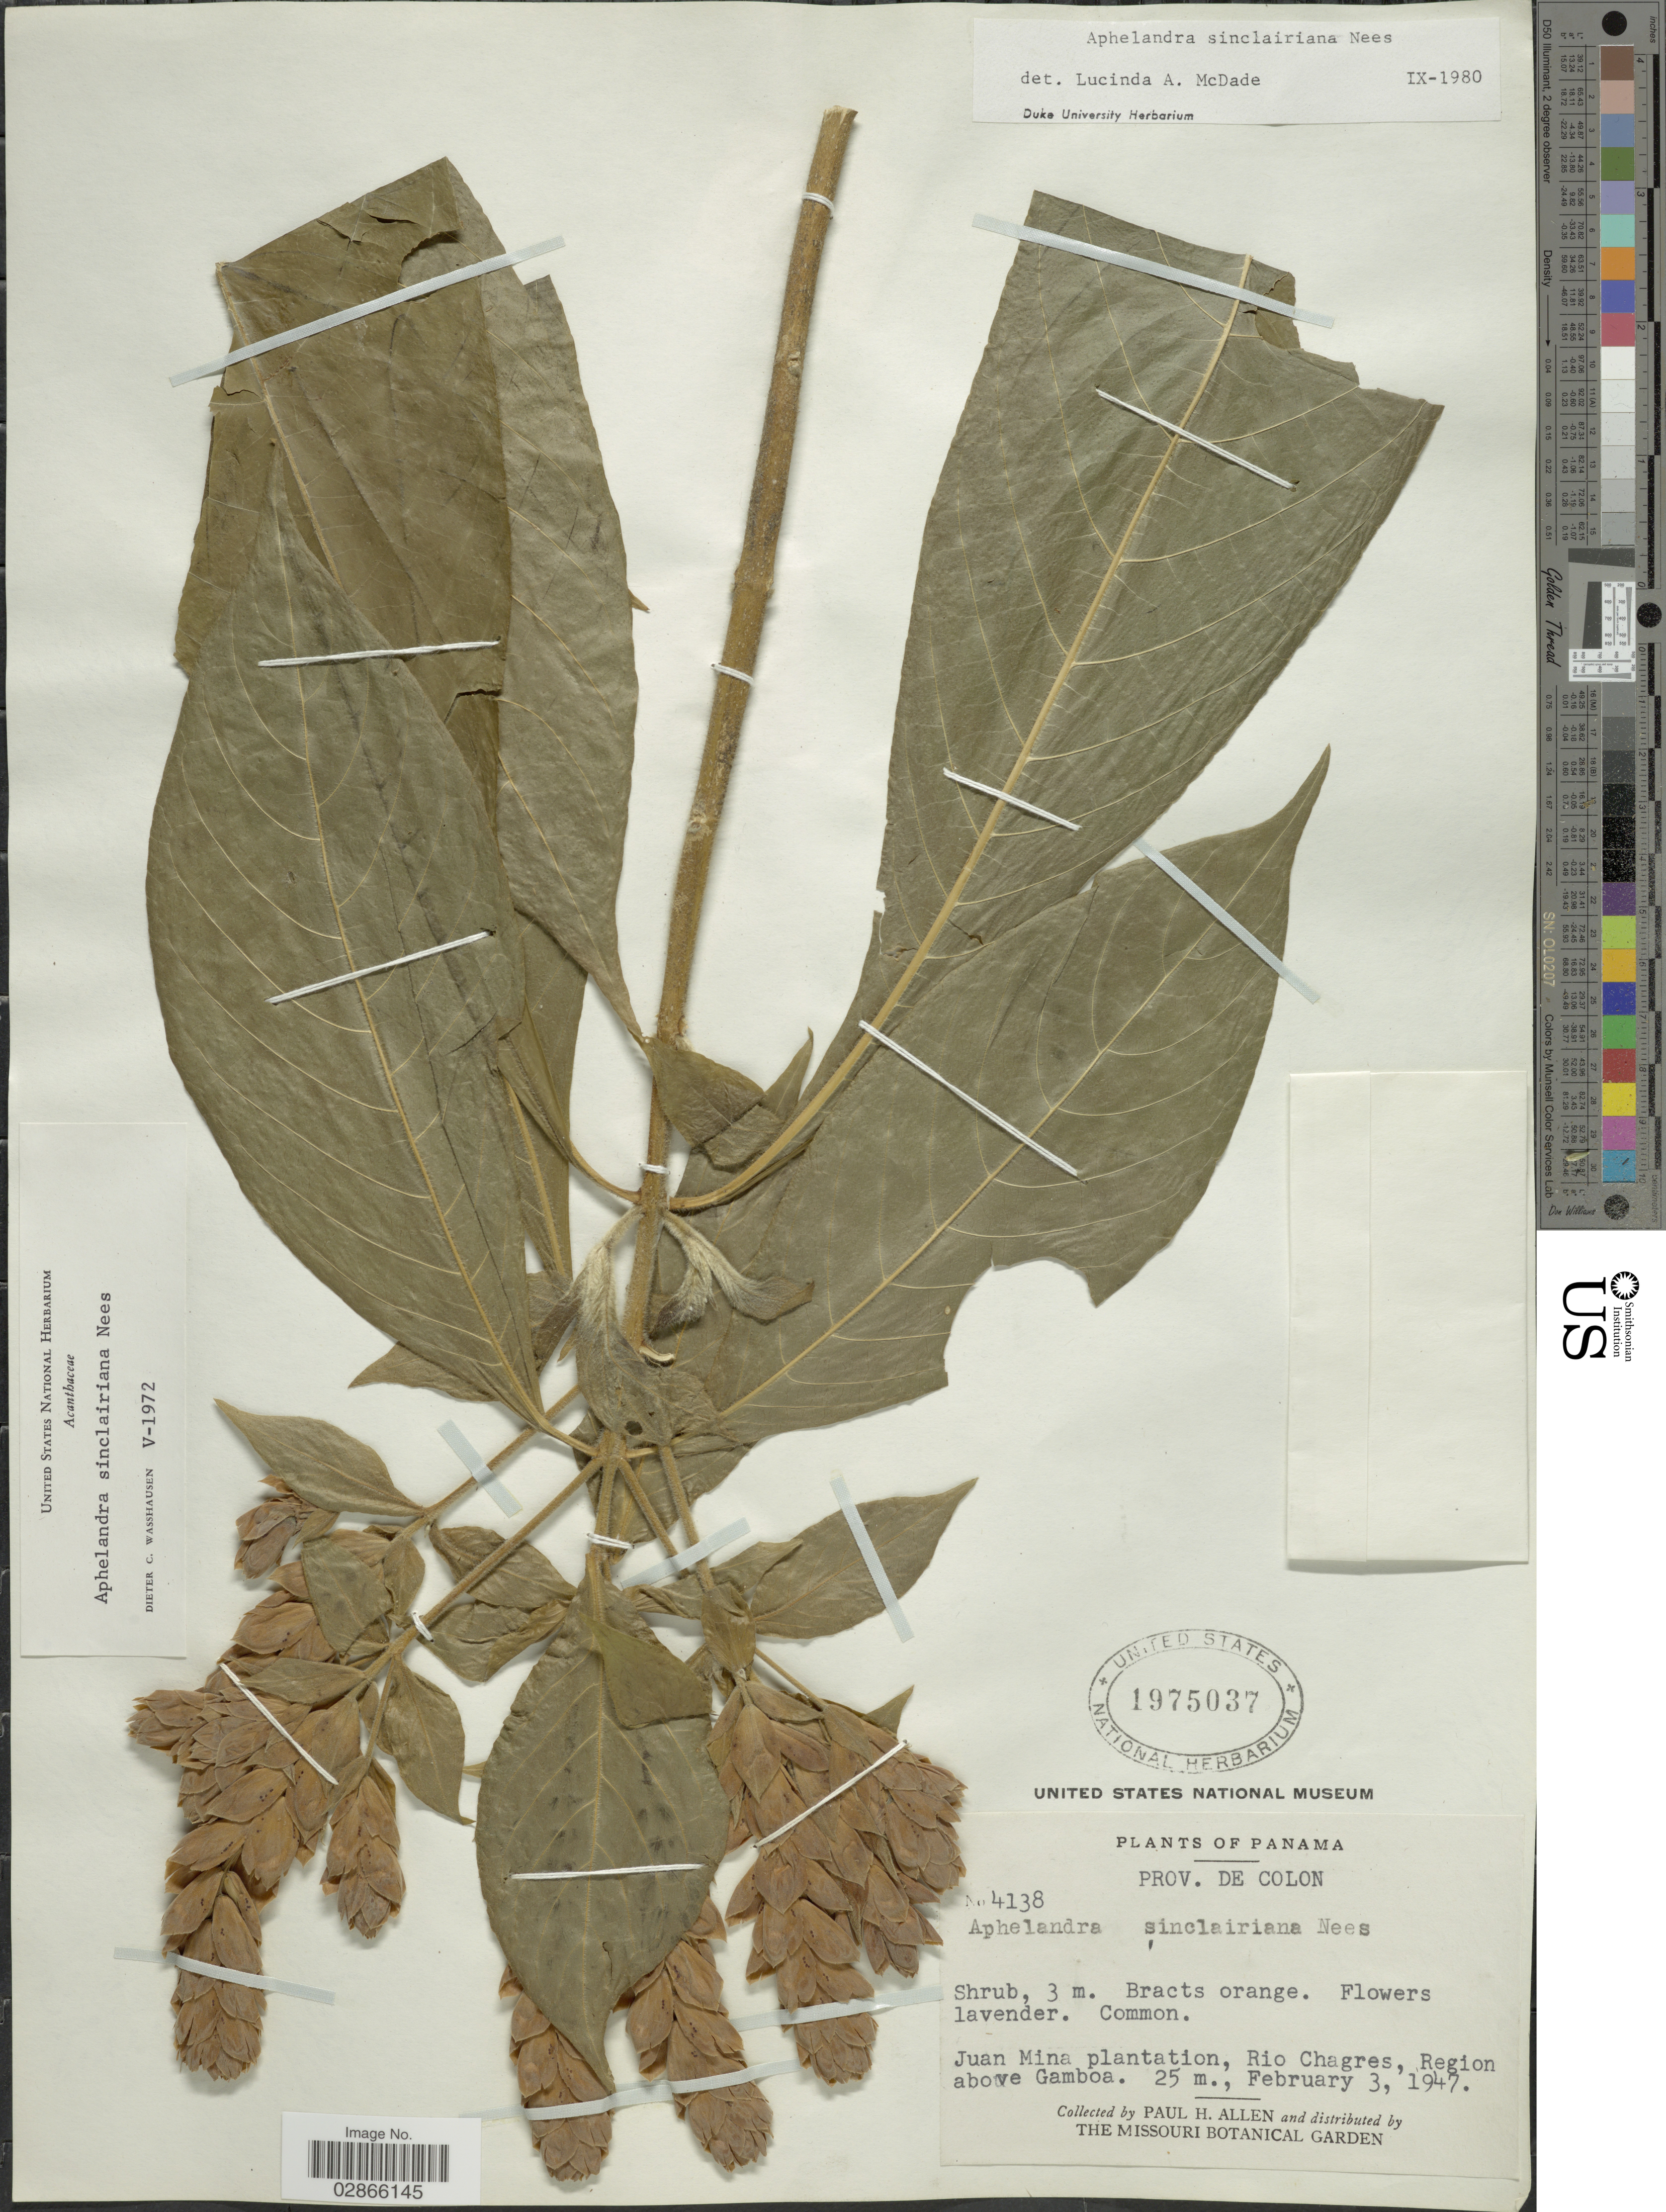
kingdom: Plantae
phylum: Tracheophyta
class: Magnoliopsida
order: Lamiales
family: Acanthaceae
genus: Aphelandra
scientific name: Aphelandra sinclairiana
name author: Nees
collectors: P. H. Allen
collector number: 4138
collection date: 1947-02-03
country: Panama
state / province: Colón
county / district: Canal Zone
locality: Juan Mina plantation, Rio Chagres, Region above Gamboa.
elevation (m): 25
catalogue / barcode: US 1975037